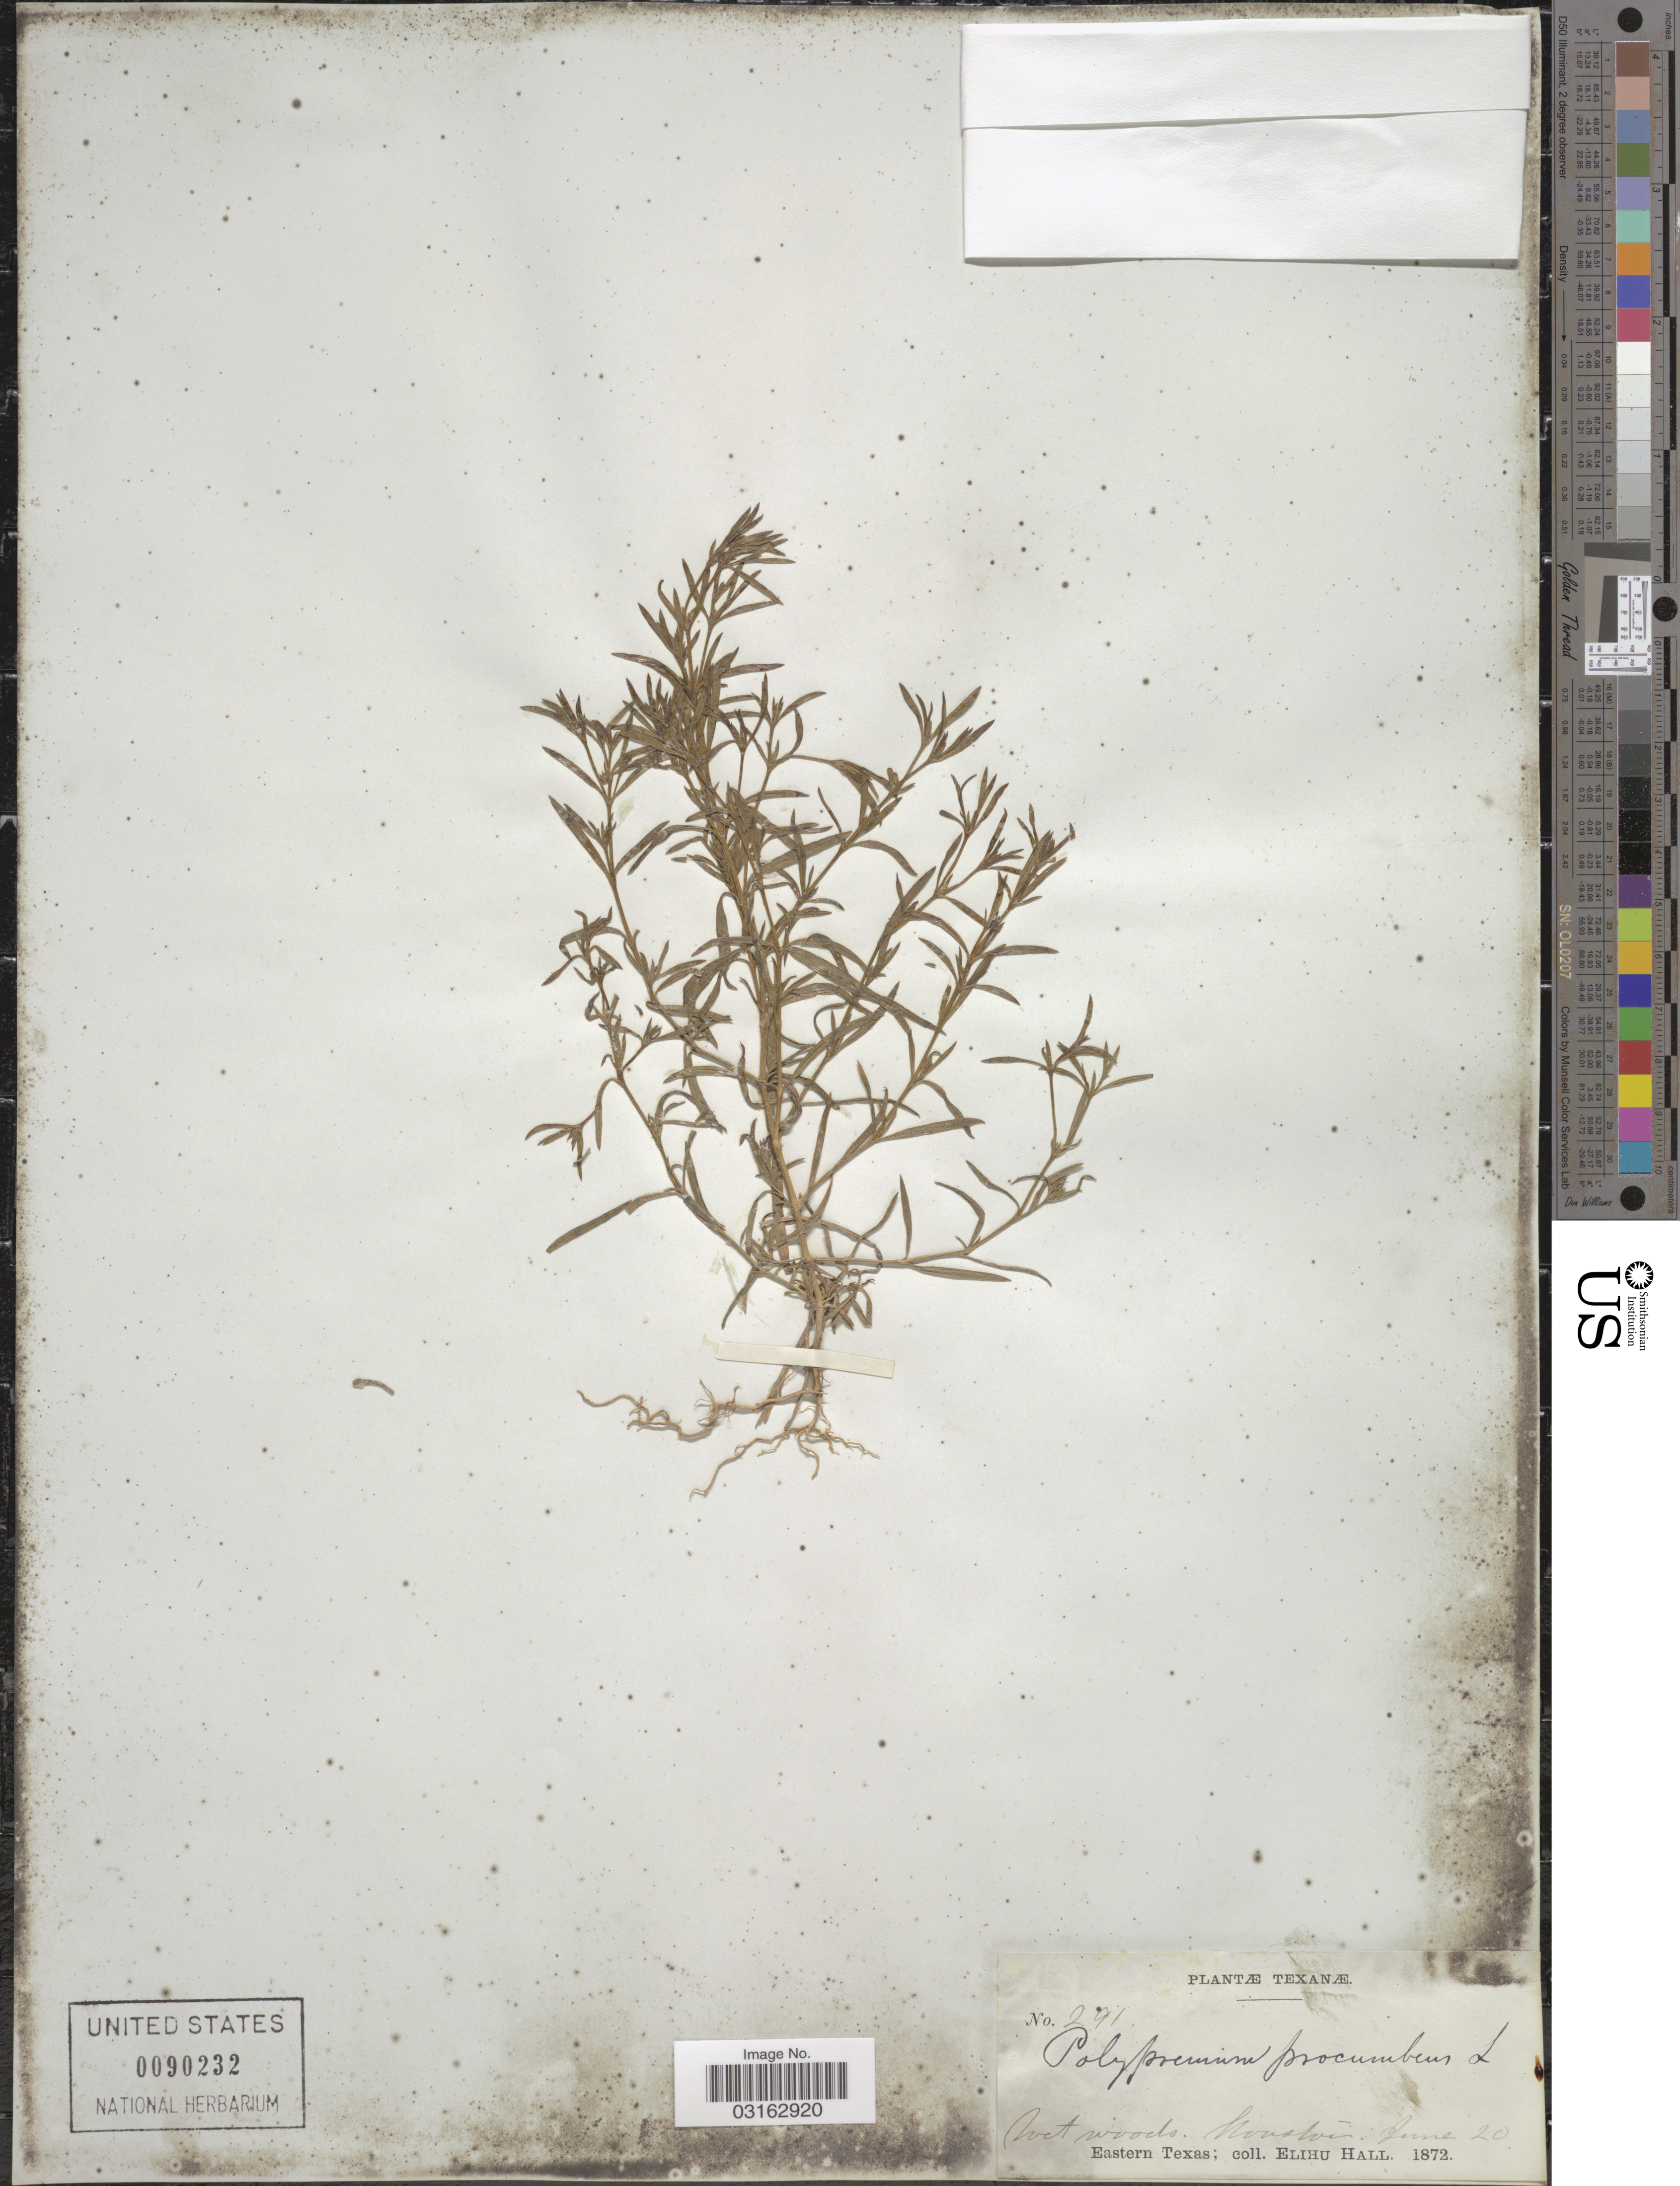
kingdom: Plantae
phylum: Tracheophyta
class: Magnoliopsida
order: Lamiales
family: Tetrachondraceae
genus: Polypremum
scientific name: Polypremum procumbens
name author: L.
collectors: E. Hall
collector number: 291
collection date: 1872-06-20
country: United States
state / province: Texas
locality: Houston, Eastern Texas.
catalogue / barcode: US 90232